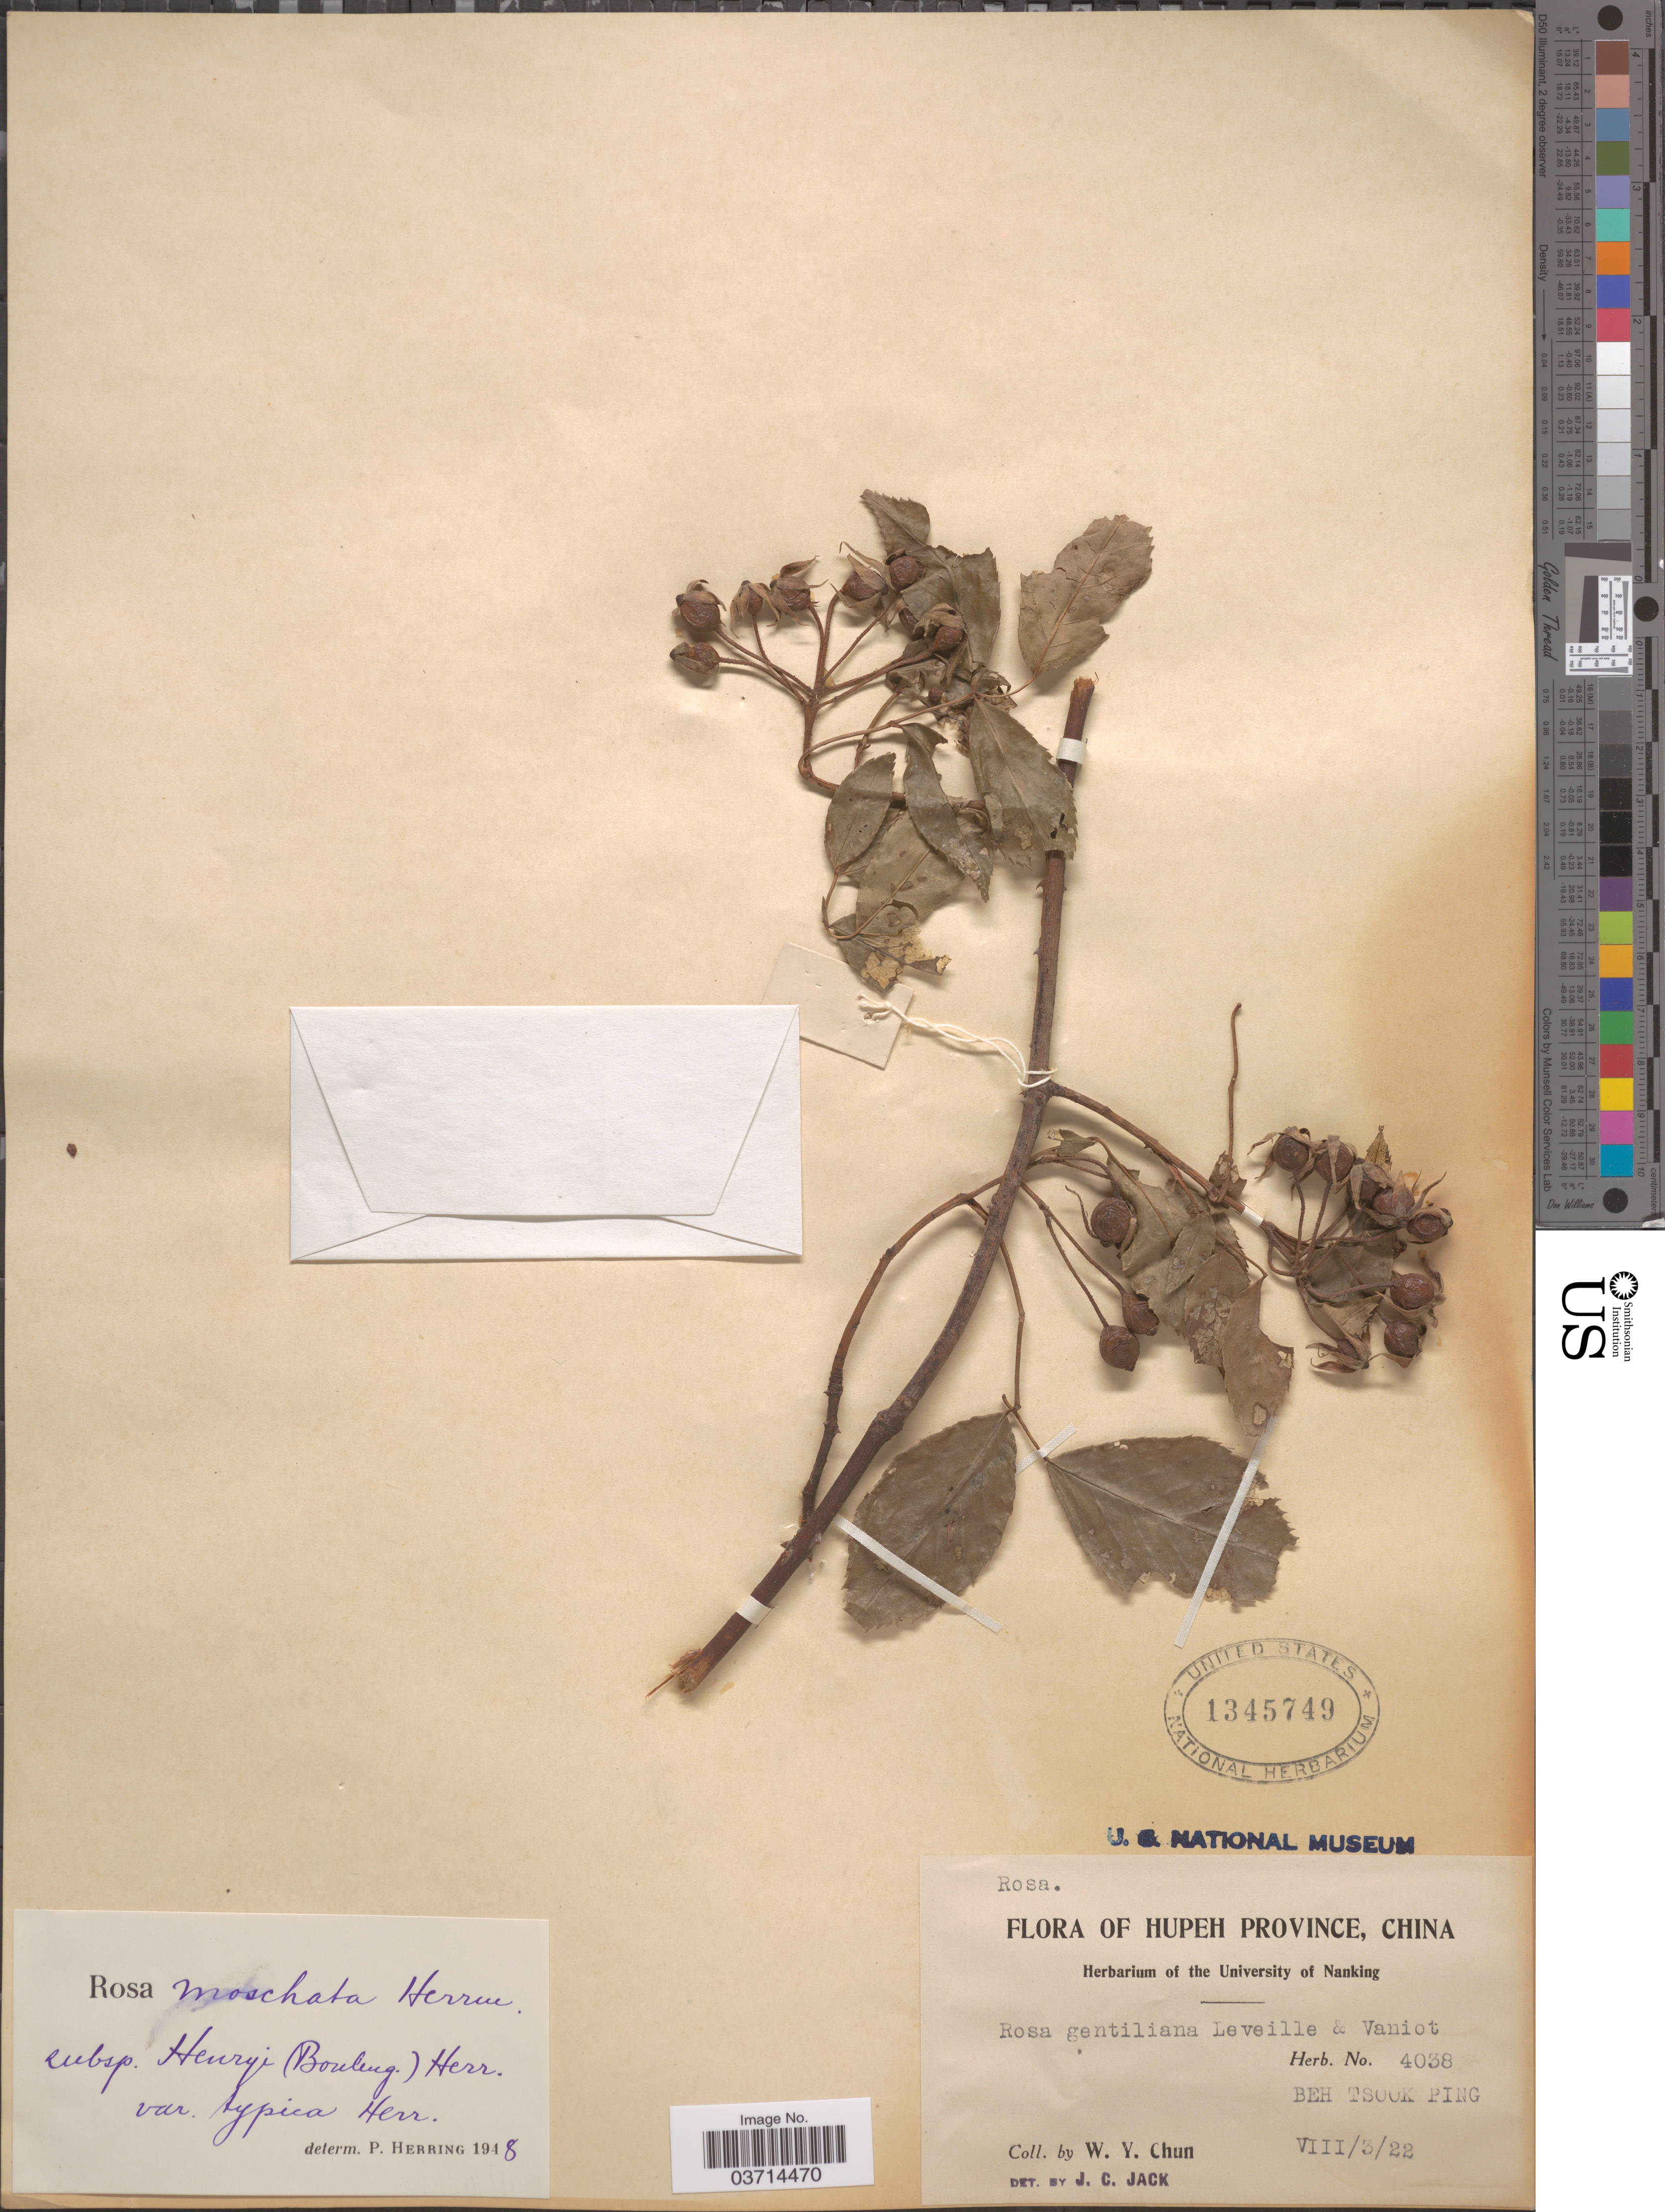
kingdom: Plantae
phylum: Tracheophyta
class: Magnoliopsida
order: Rosales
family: Rosaceae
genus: Rosa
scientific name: Rosa henryi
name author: Boulenger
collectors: W. Y. Chun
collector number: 4038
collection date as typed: Transcribed d/m/y: 3/8/22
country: China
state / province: Hubei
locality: Hupeh Province. Beh Tsook Ping.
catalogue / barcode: US 1345749